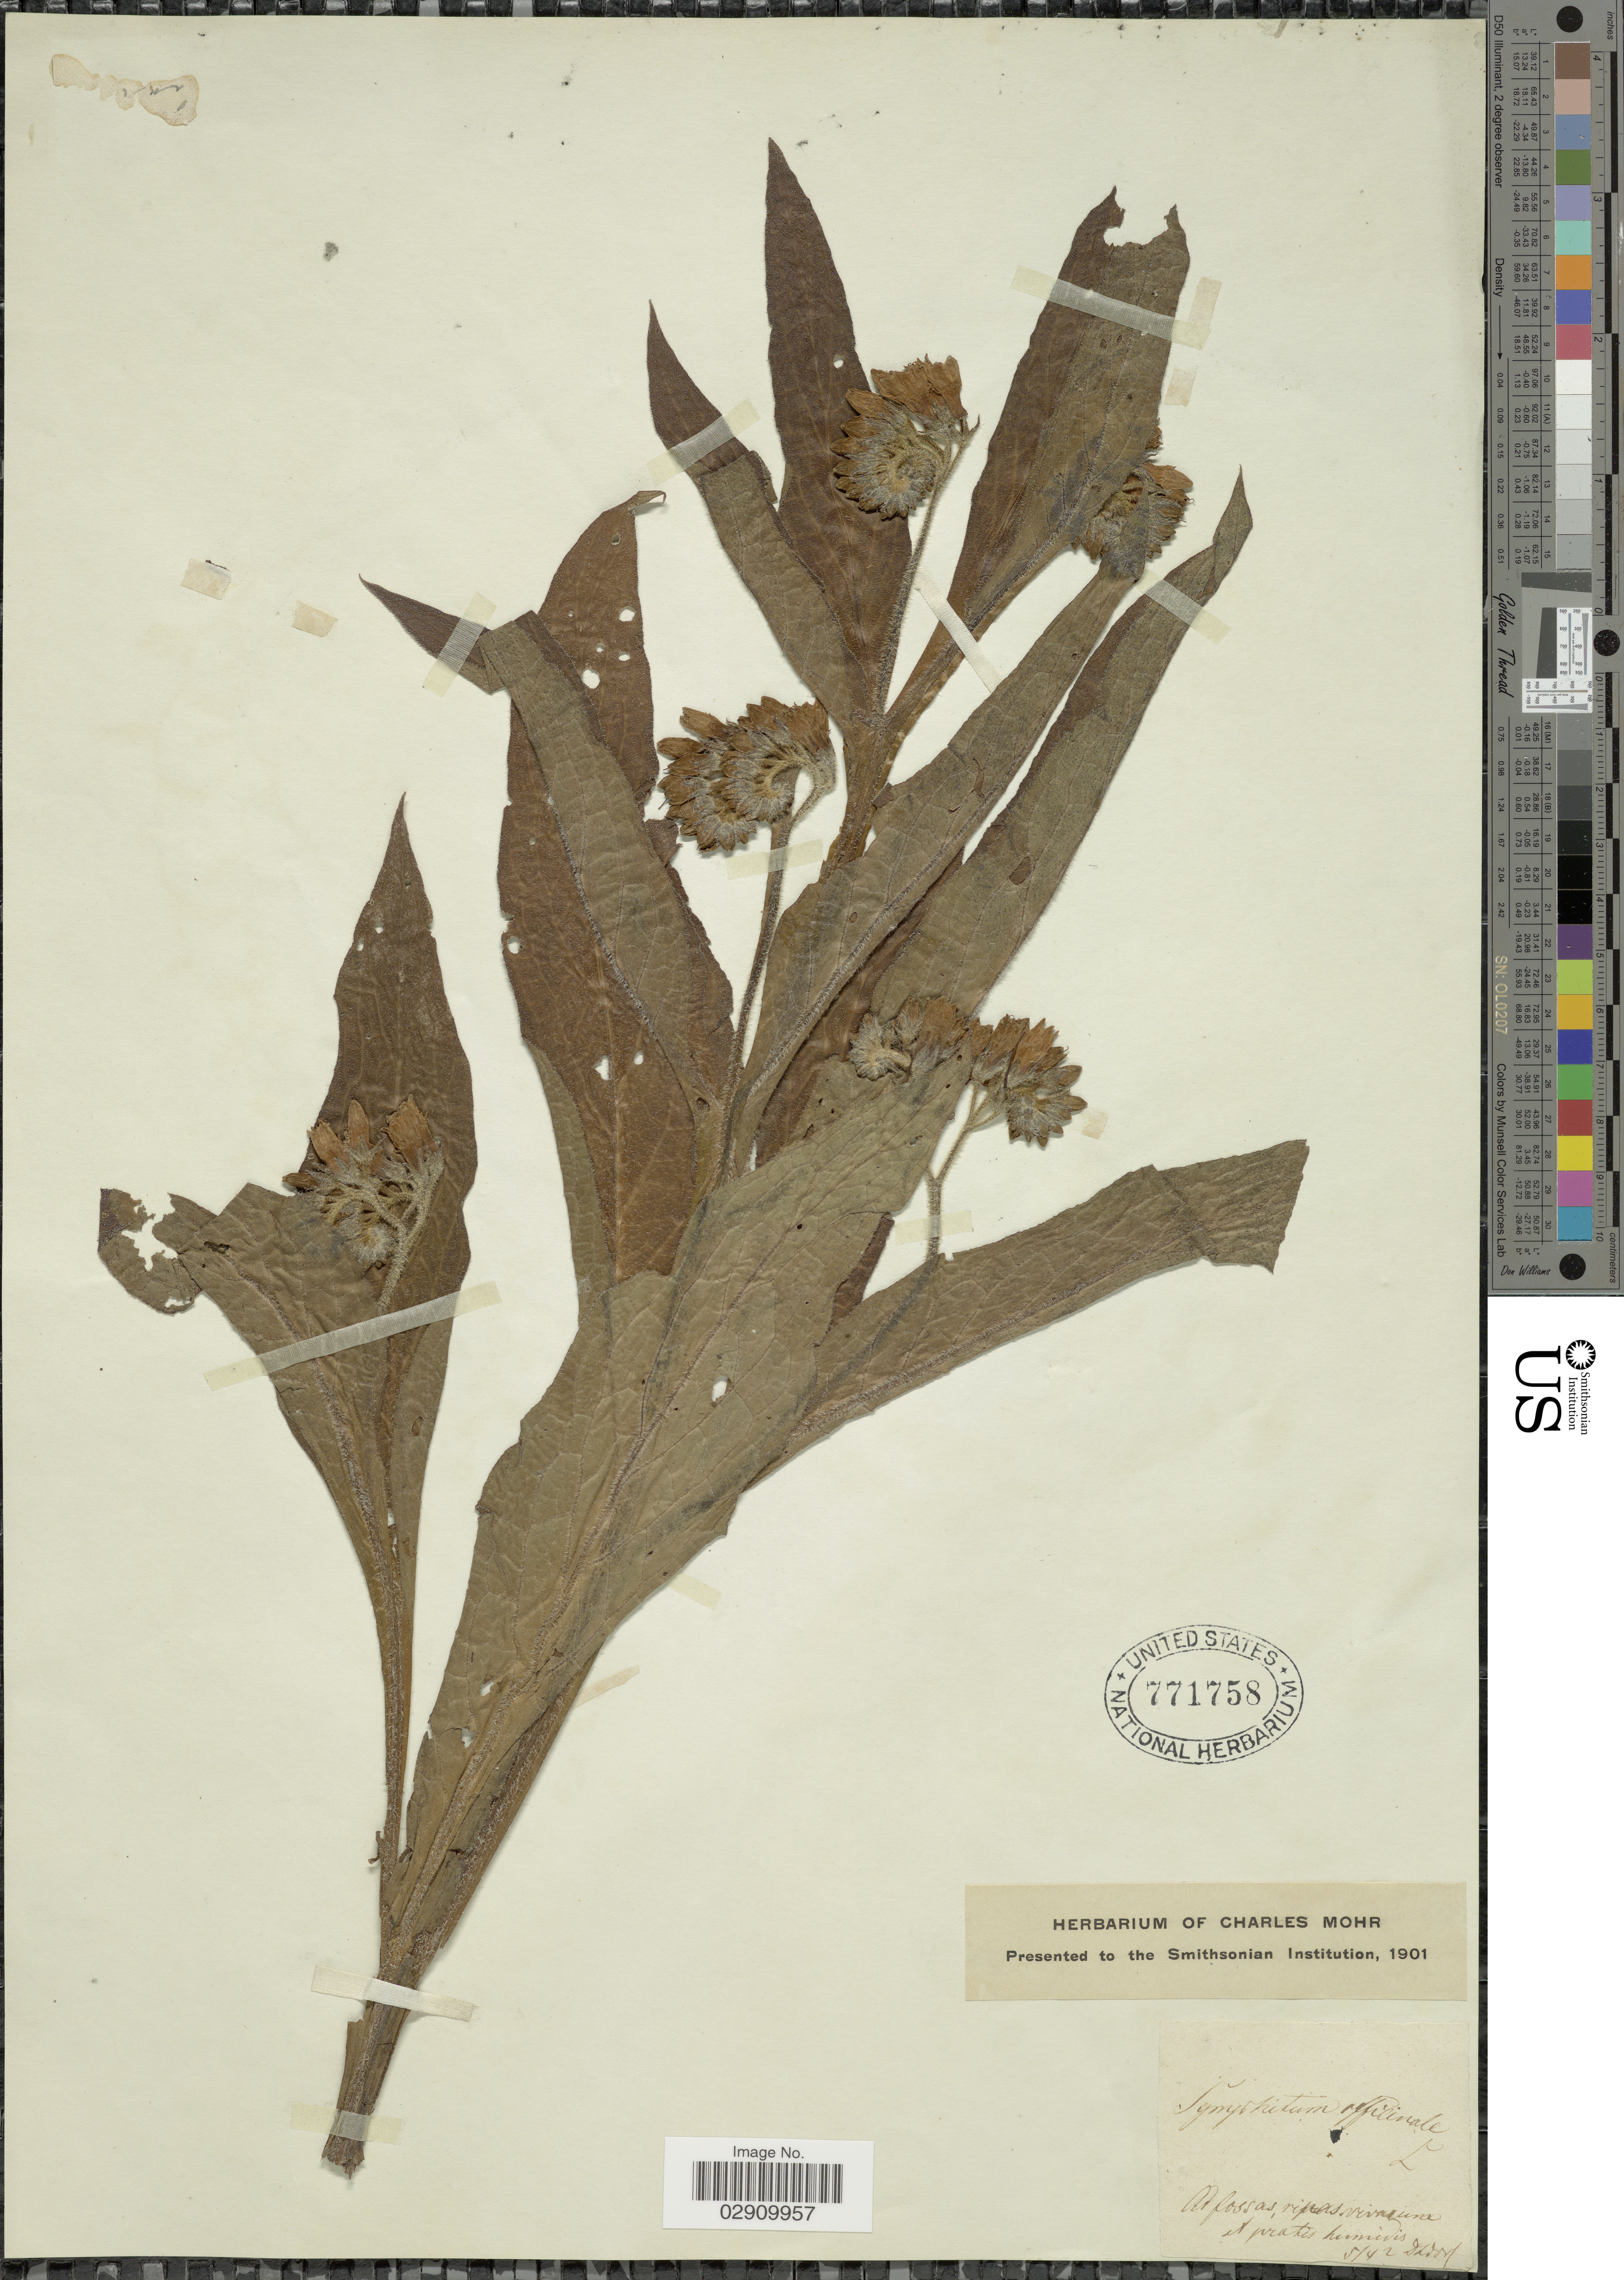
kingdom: Plantae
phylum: Tracheophyta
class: Magnoliopsida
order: Boraginales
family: Boraginaceae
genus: Symphytum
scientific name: Symphytum officinale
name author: L.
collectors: D. Dorf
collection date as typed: Transcribed d/m/y: /5/42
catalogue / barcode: US 771758